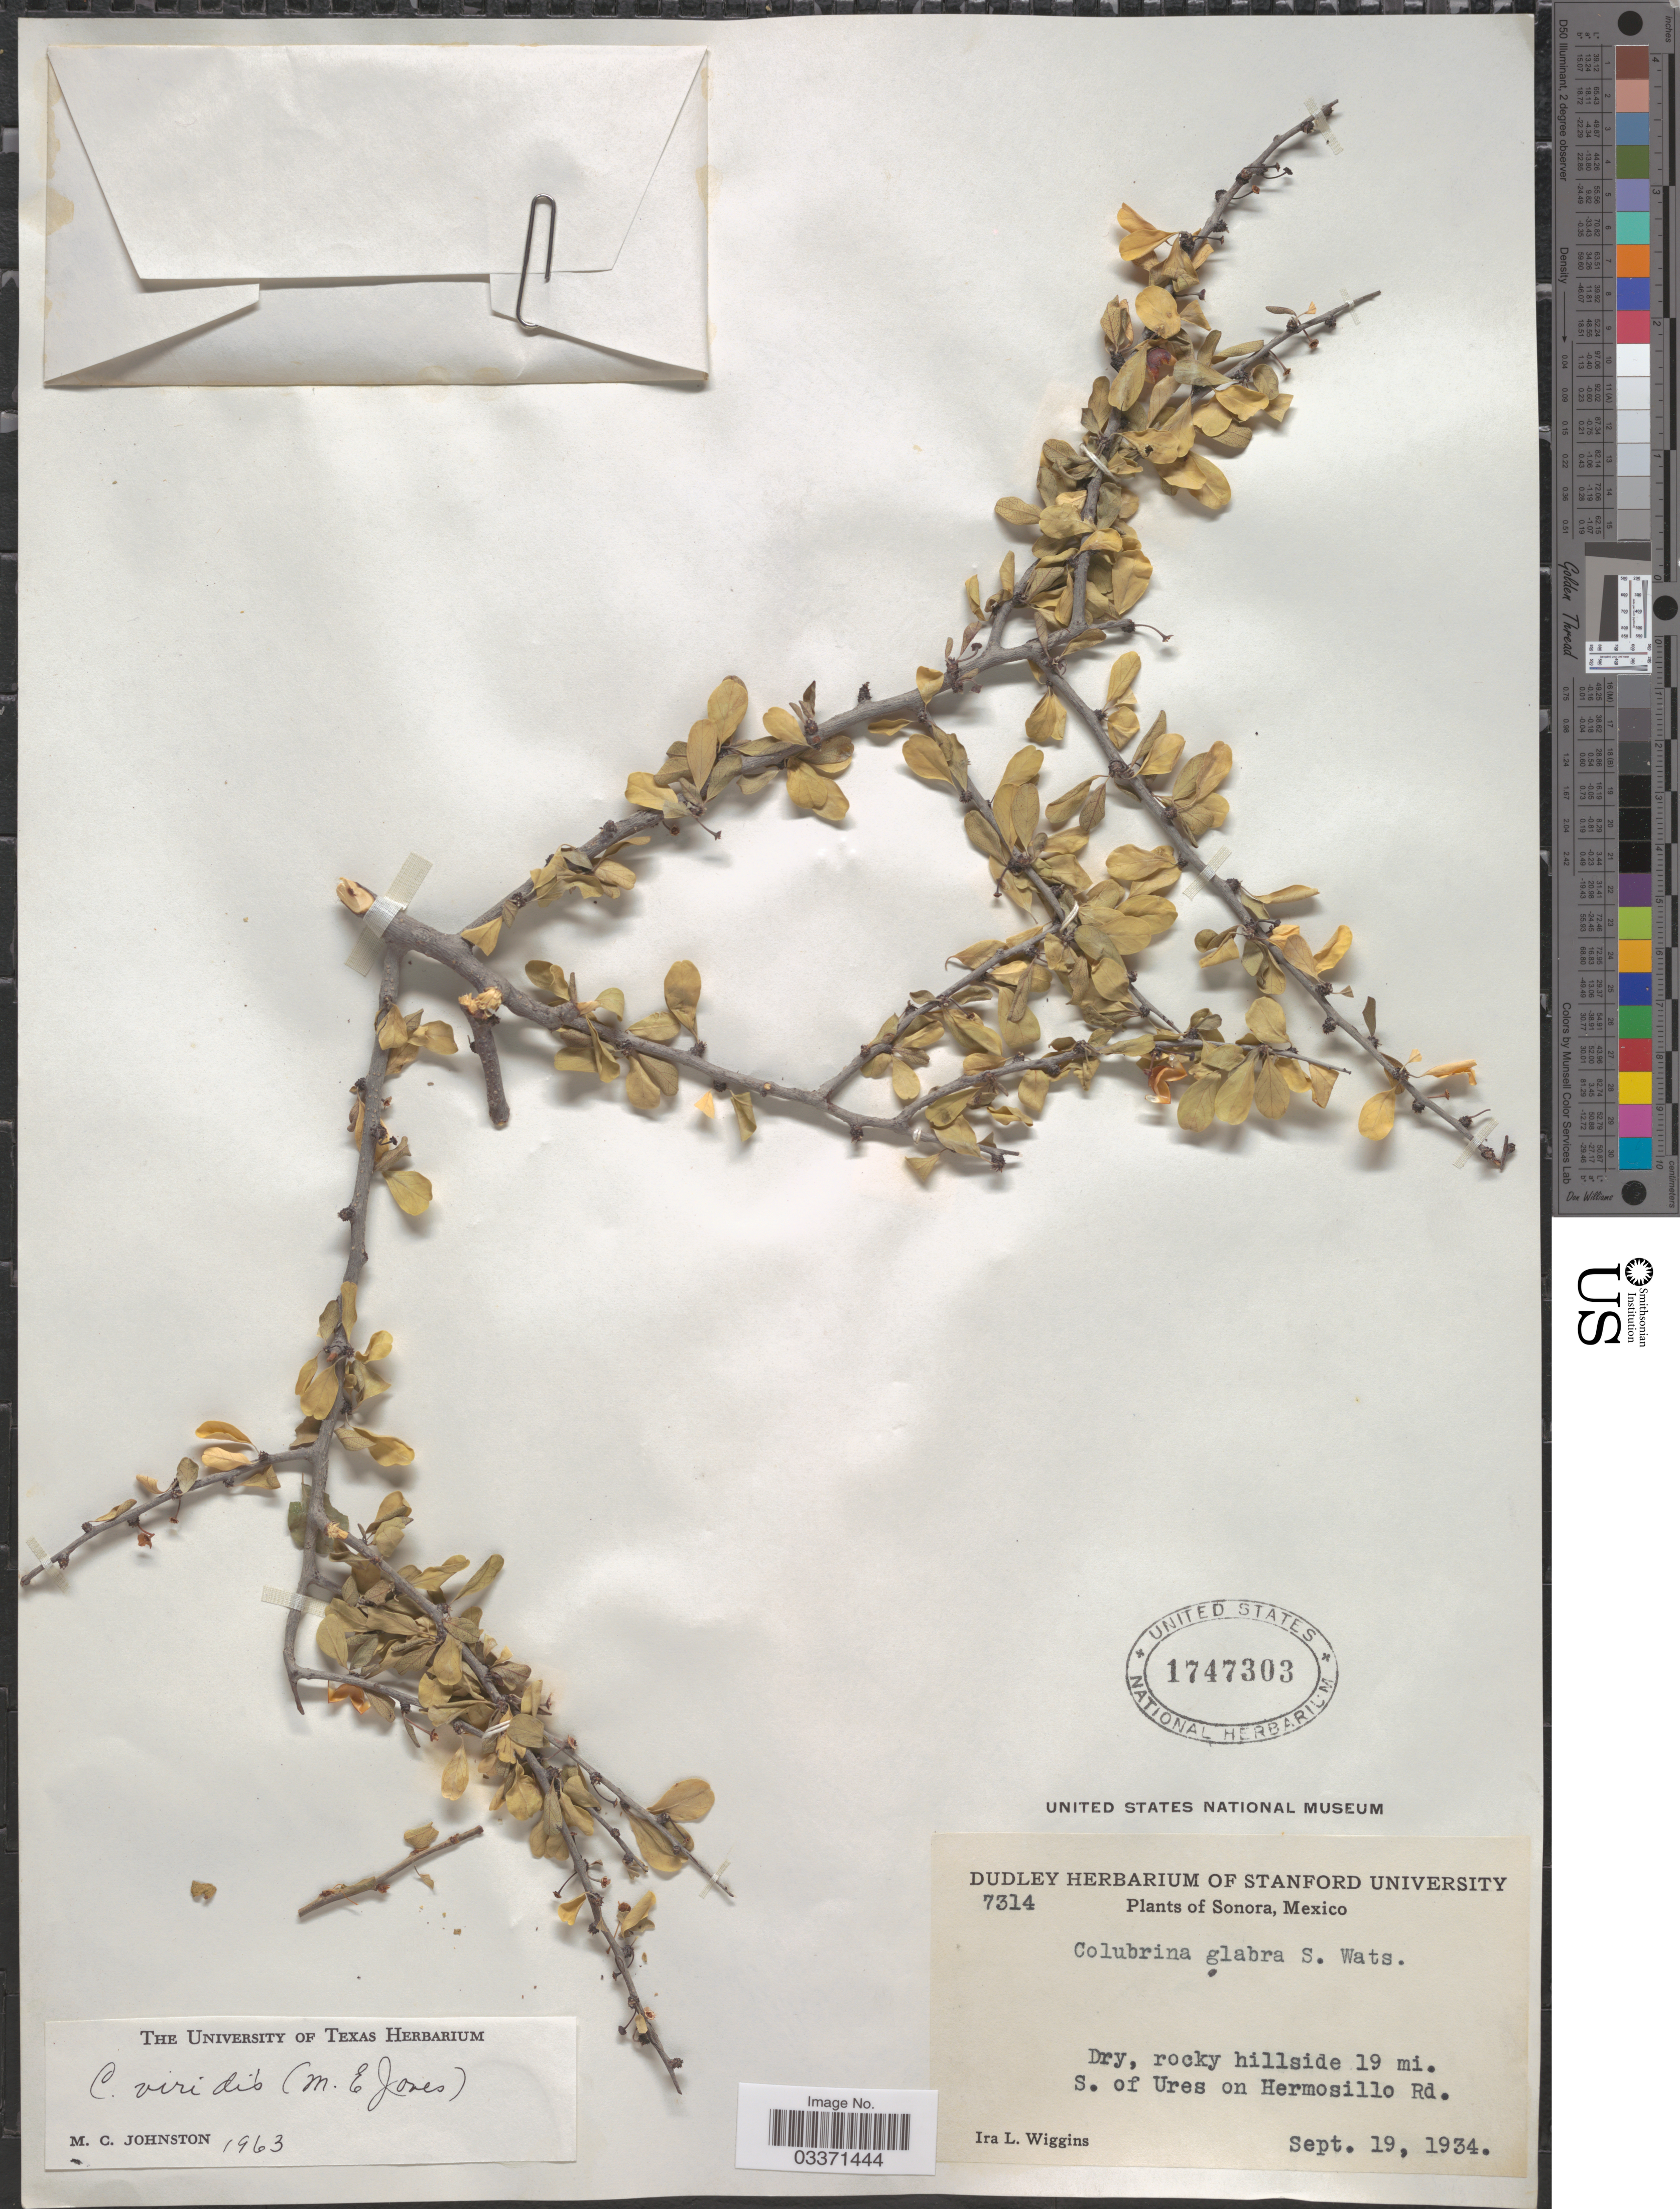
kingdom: Plantae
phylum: Tracheophyta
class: Magnoliopsida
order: Rosales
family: Rhamnaceae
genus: Colubrina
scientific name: Colubrina viridis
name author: (M.E. Jones) M.C. Johnst.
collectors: I. L. Wiggins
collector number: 7314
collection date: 1934-09-19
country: Mexico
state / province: Sonora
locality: Dry, rocky hillside 19 mi. S. of Ures on Hermosillo Rd.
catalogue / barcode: US 1747303